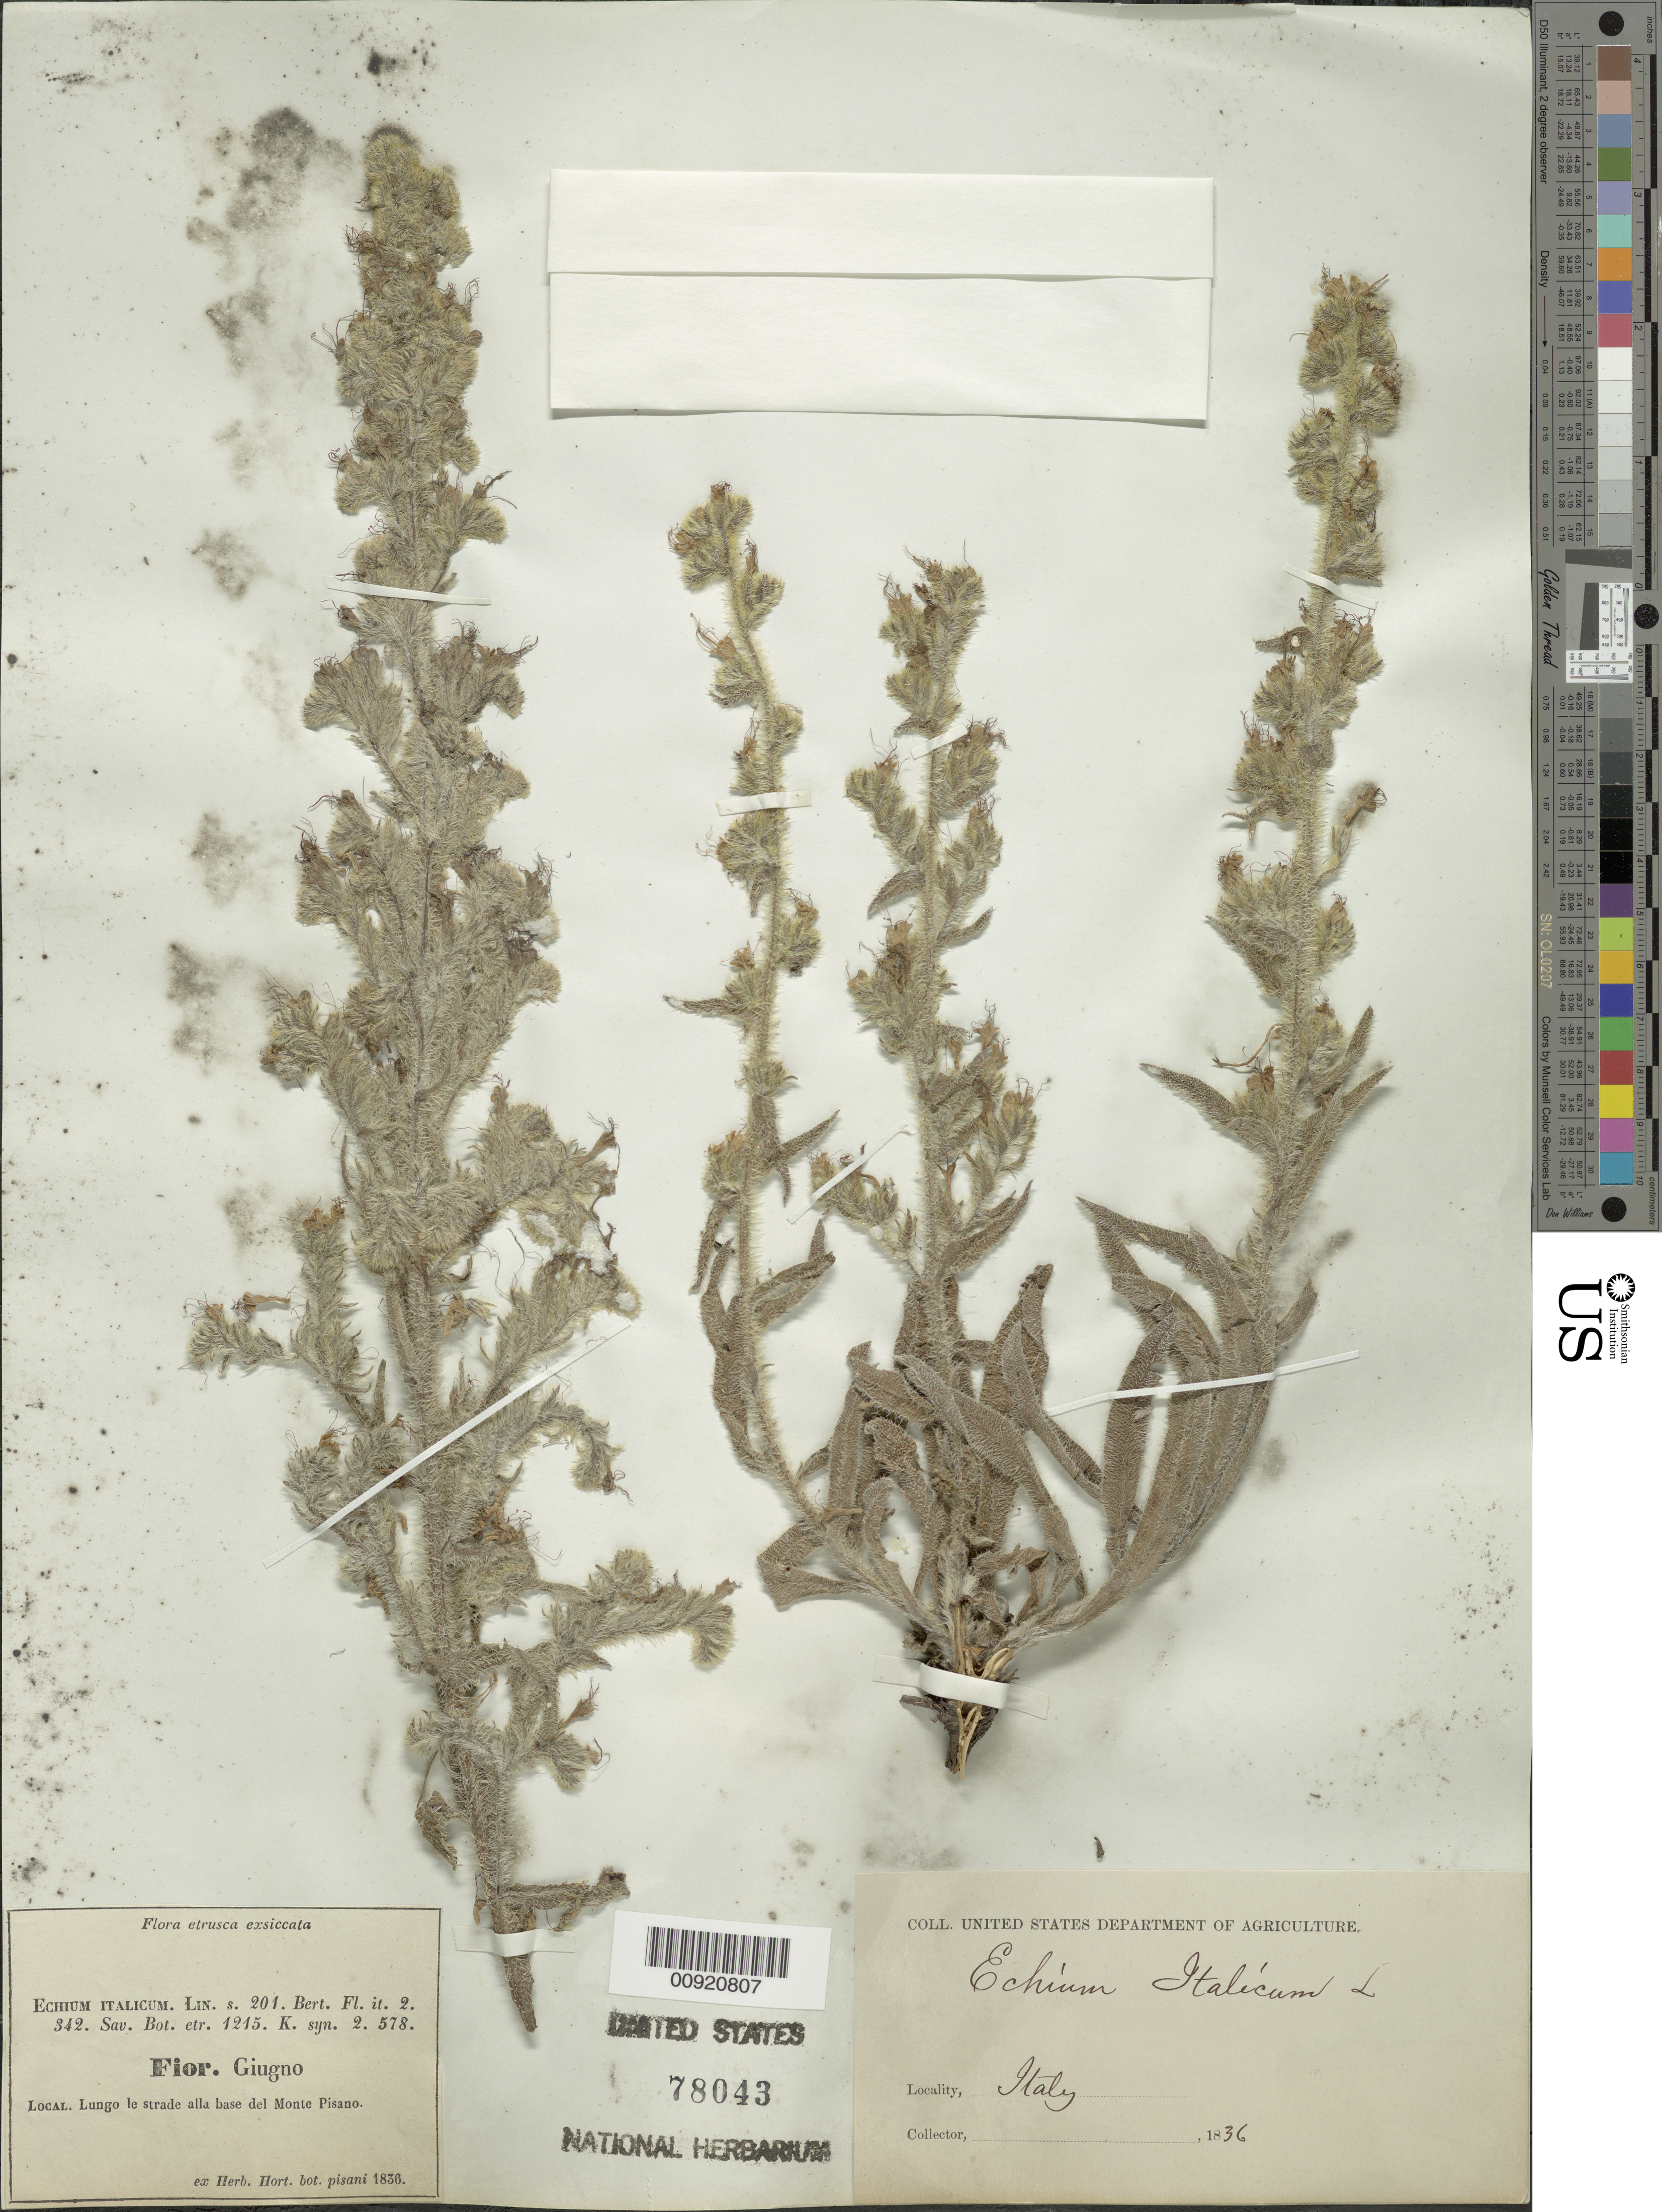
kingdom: Plantae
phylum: Tracheophyta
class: Magnoliopsida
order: Boraginales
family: Boraginaceae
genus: Echium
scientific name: Echium italicum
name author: L.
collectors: H. Pisani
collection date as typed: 1836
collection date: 1836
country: Italy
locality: Local. Lungo le strade alla base del Monte Pisano. Fior. Giungo.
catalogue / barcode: US 78043